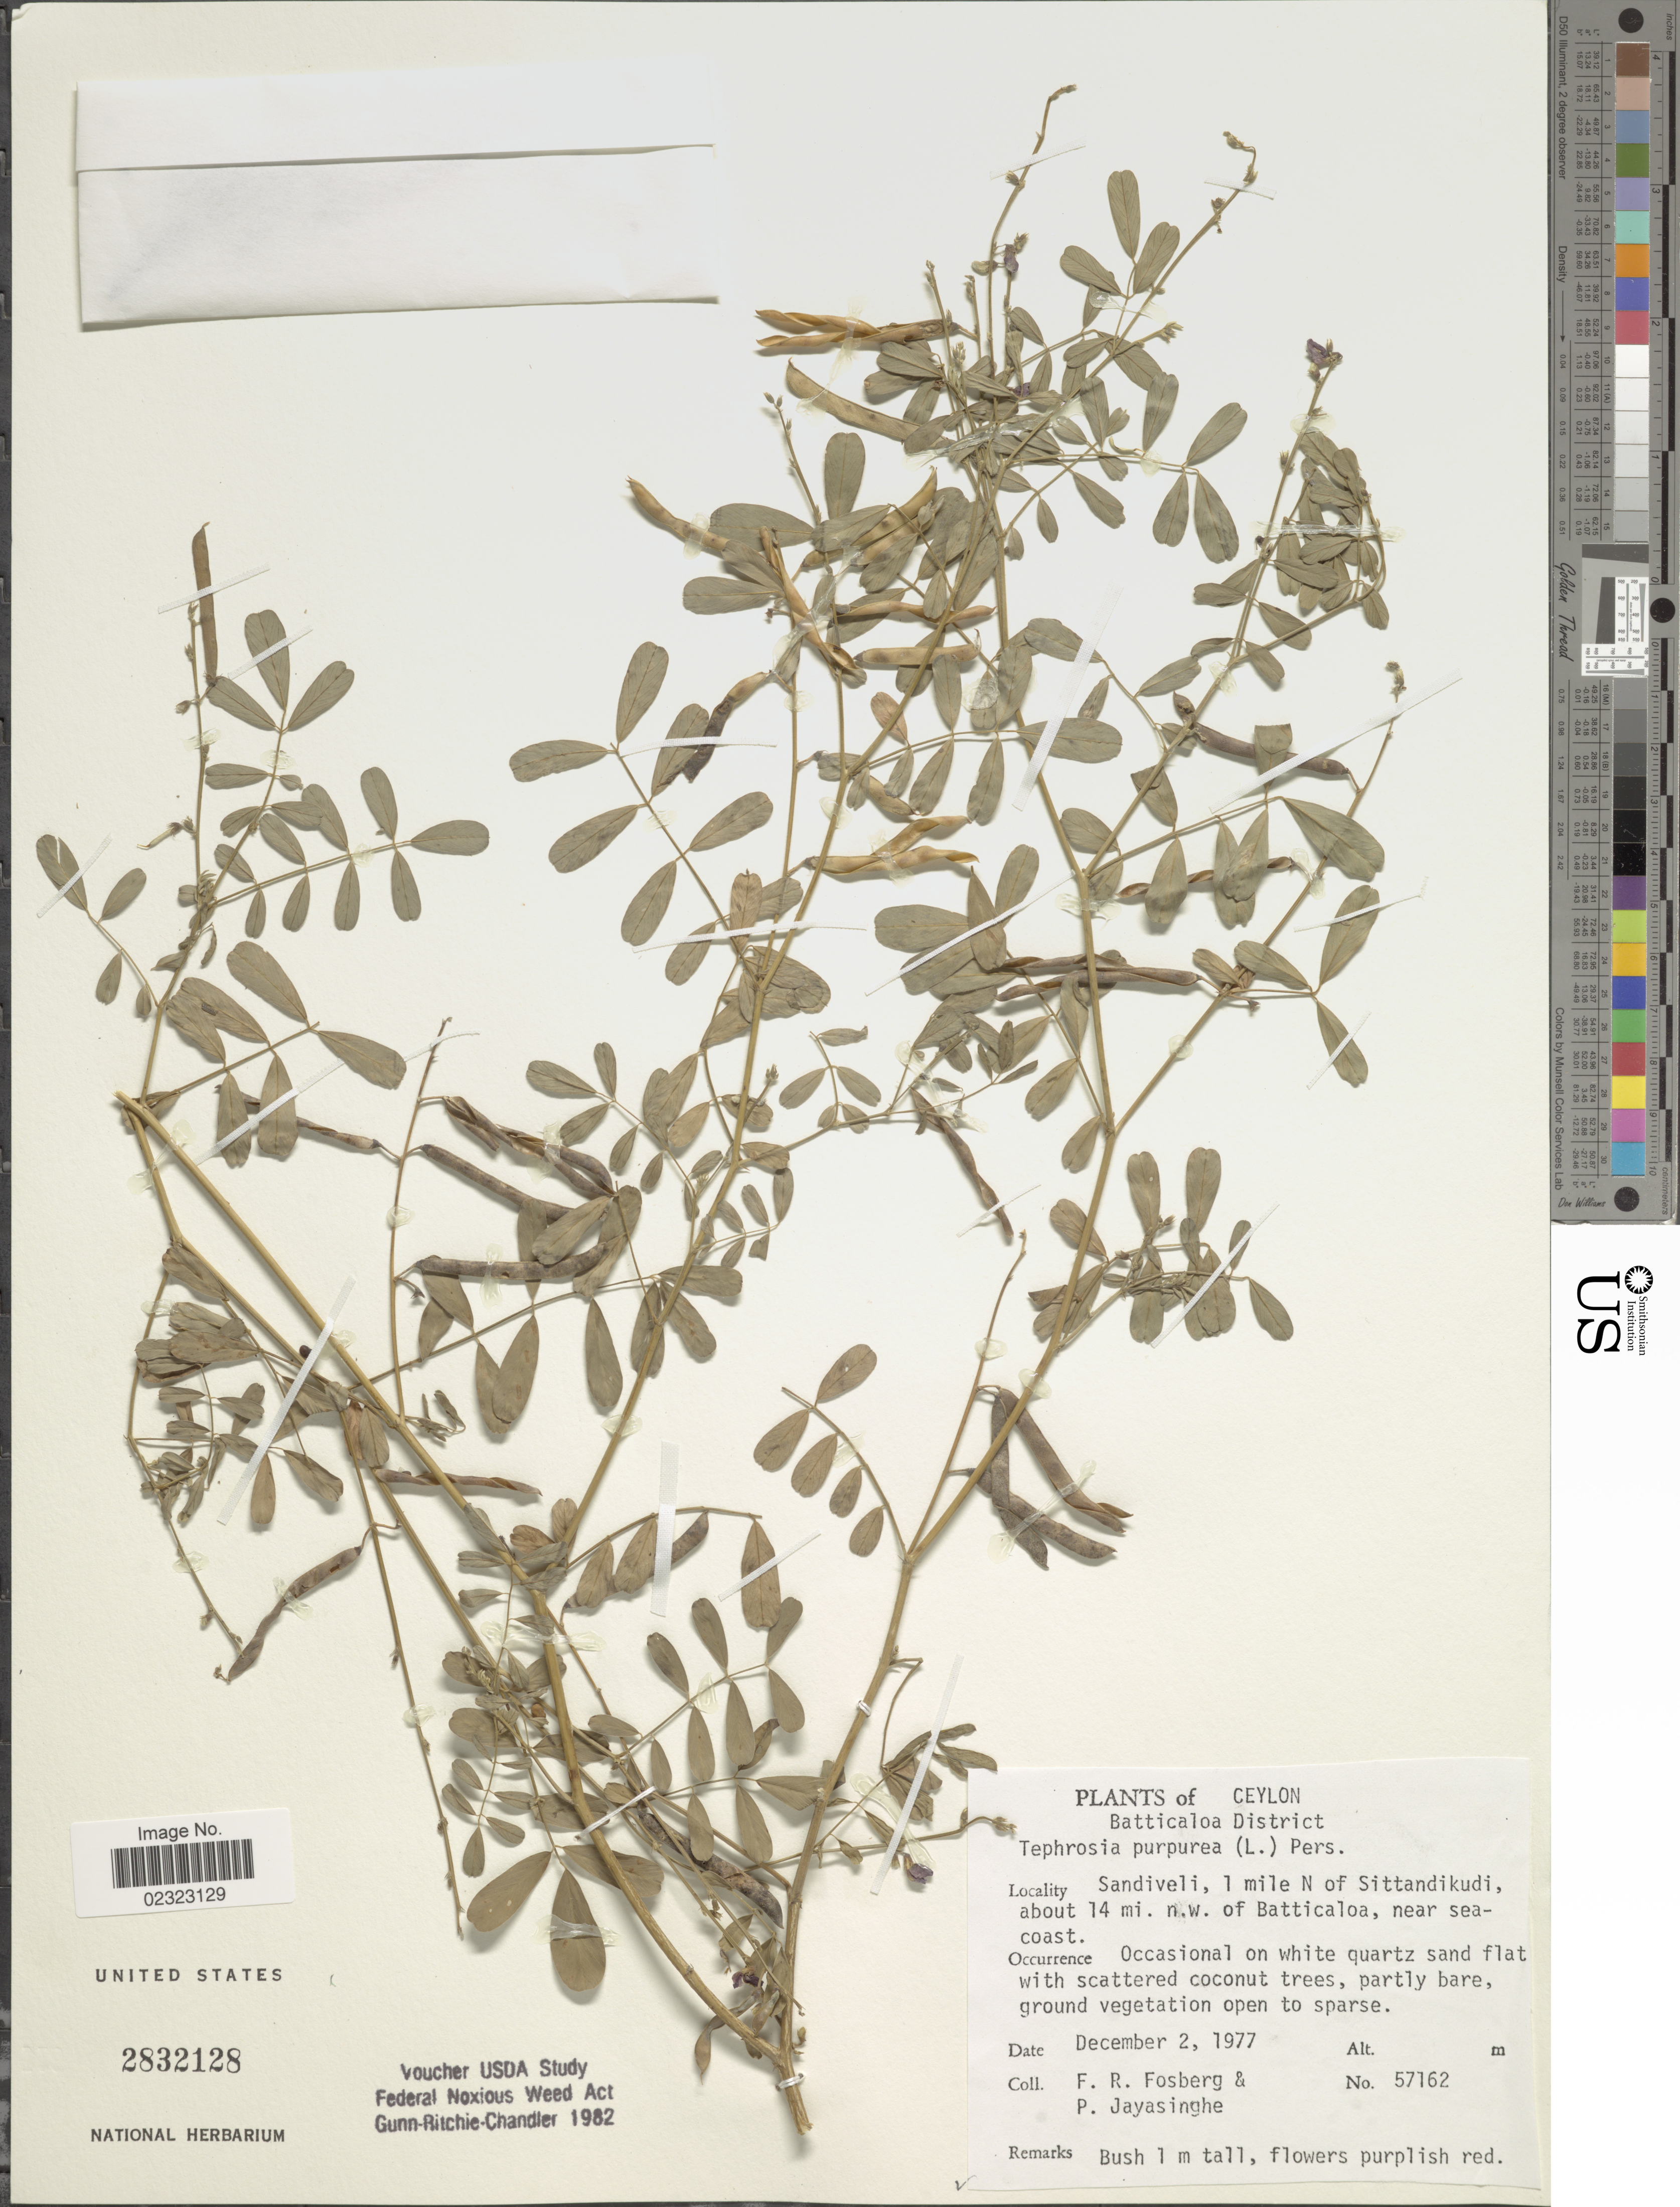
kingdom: Plantae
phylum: Tracheophyta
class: Magnoliopsida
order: Fabales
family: Fabaceae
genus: Tephrosia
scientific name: Tephrosia purpurea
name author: (L.) Pers.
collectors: F. R. Fosberg & P. Jayasinghe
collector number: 57162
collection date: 1977-12-02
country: Sri Lanka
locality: Ceylon. Batticaloa District. Sandivelli, 1 mile N of Sittandikundi, about 14 mi. n.w. of Batticaloa, near sea-coast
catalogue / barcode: US 2832128